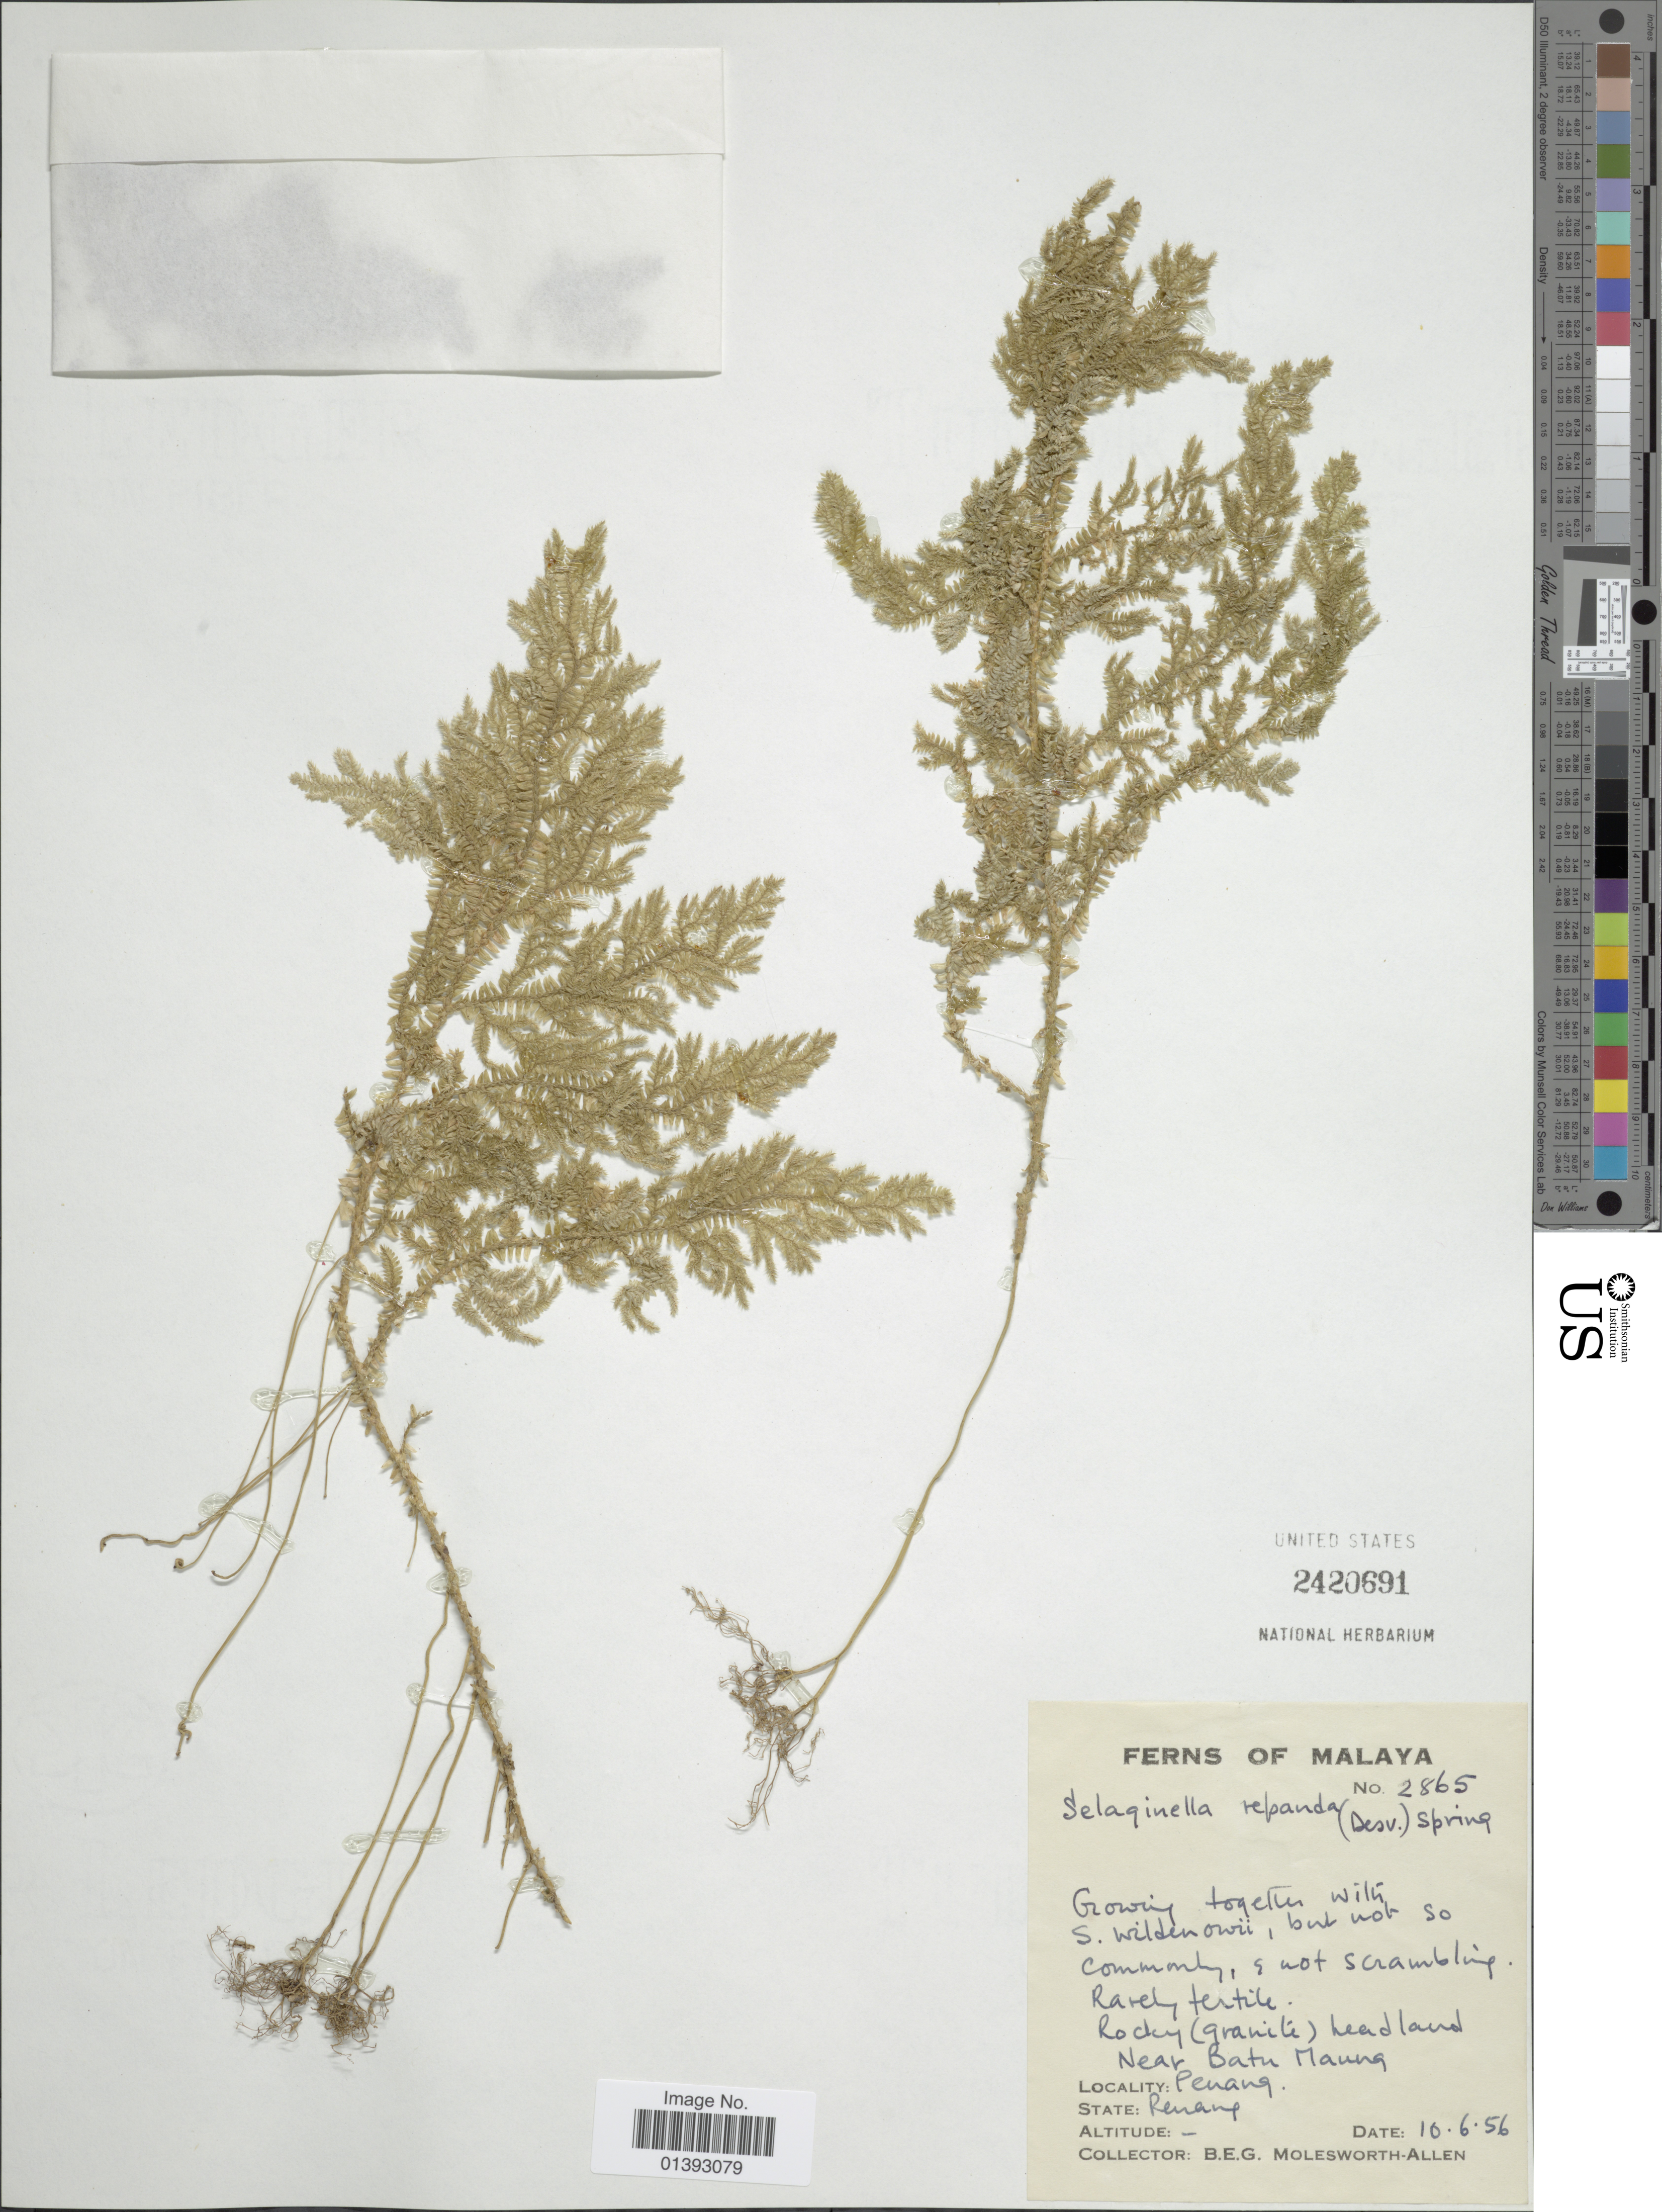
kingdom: Plantae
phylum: Tracheophyta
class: Lycopodiopsida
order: Selaginellales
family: Selaginellaceae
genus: Selaginella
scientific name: Selaginella repanda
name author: (Desv. ex Poir.) Spring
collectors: B. E. G. Molesworth-Allen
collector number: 2865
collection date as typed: Transcribed d/m/y: 10/6/56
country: Malaysia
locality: Near Batu Mauna, Penang, State: Renang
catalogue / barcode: US 2420691